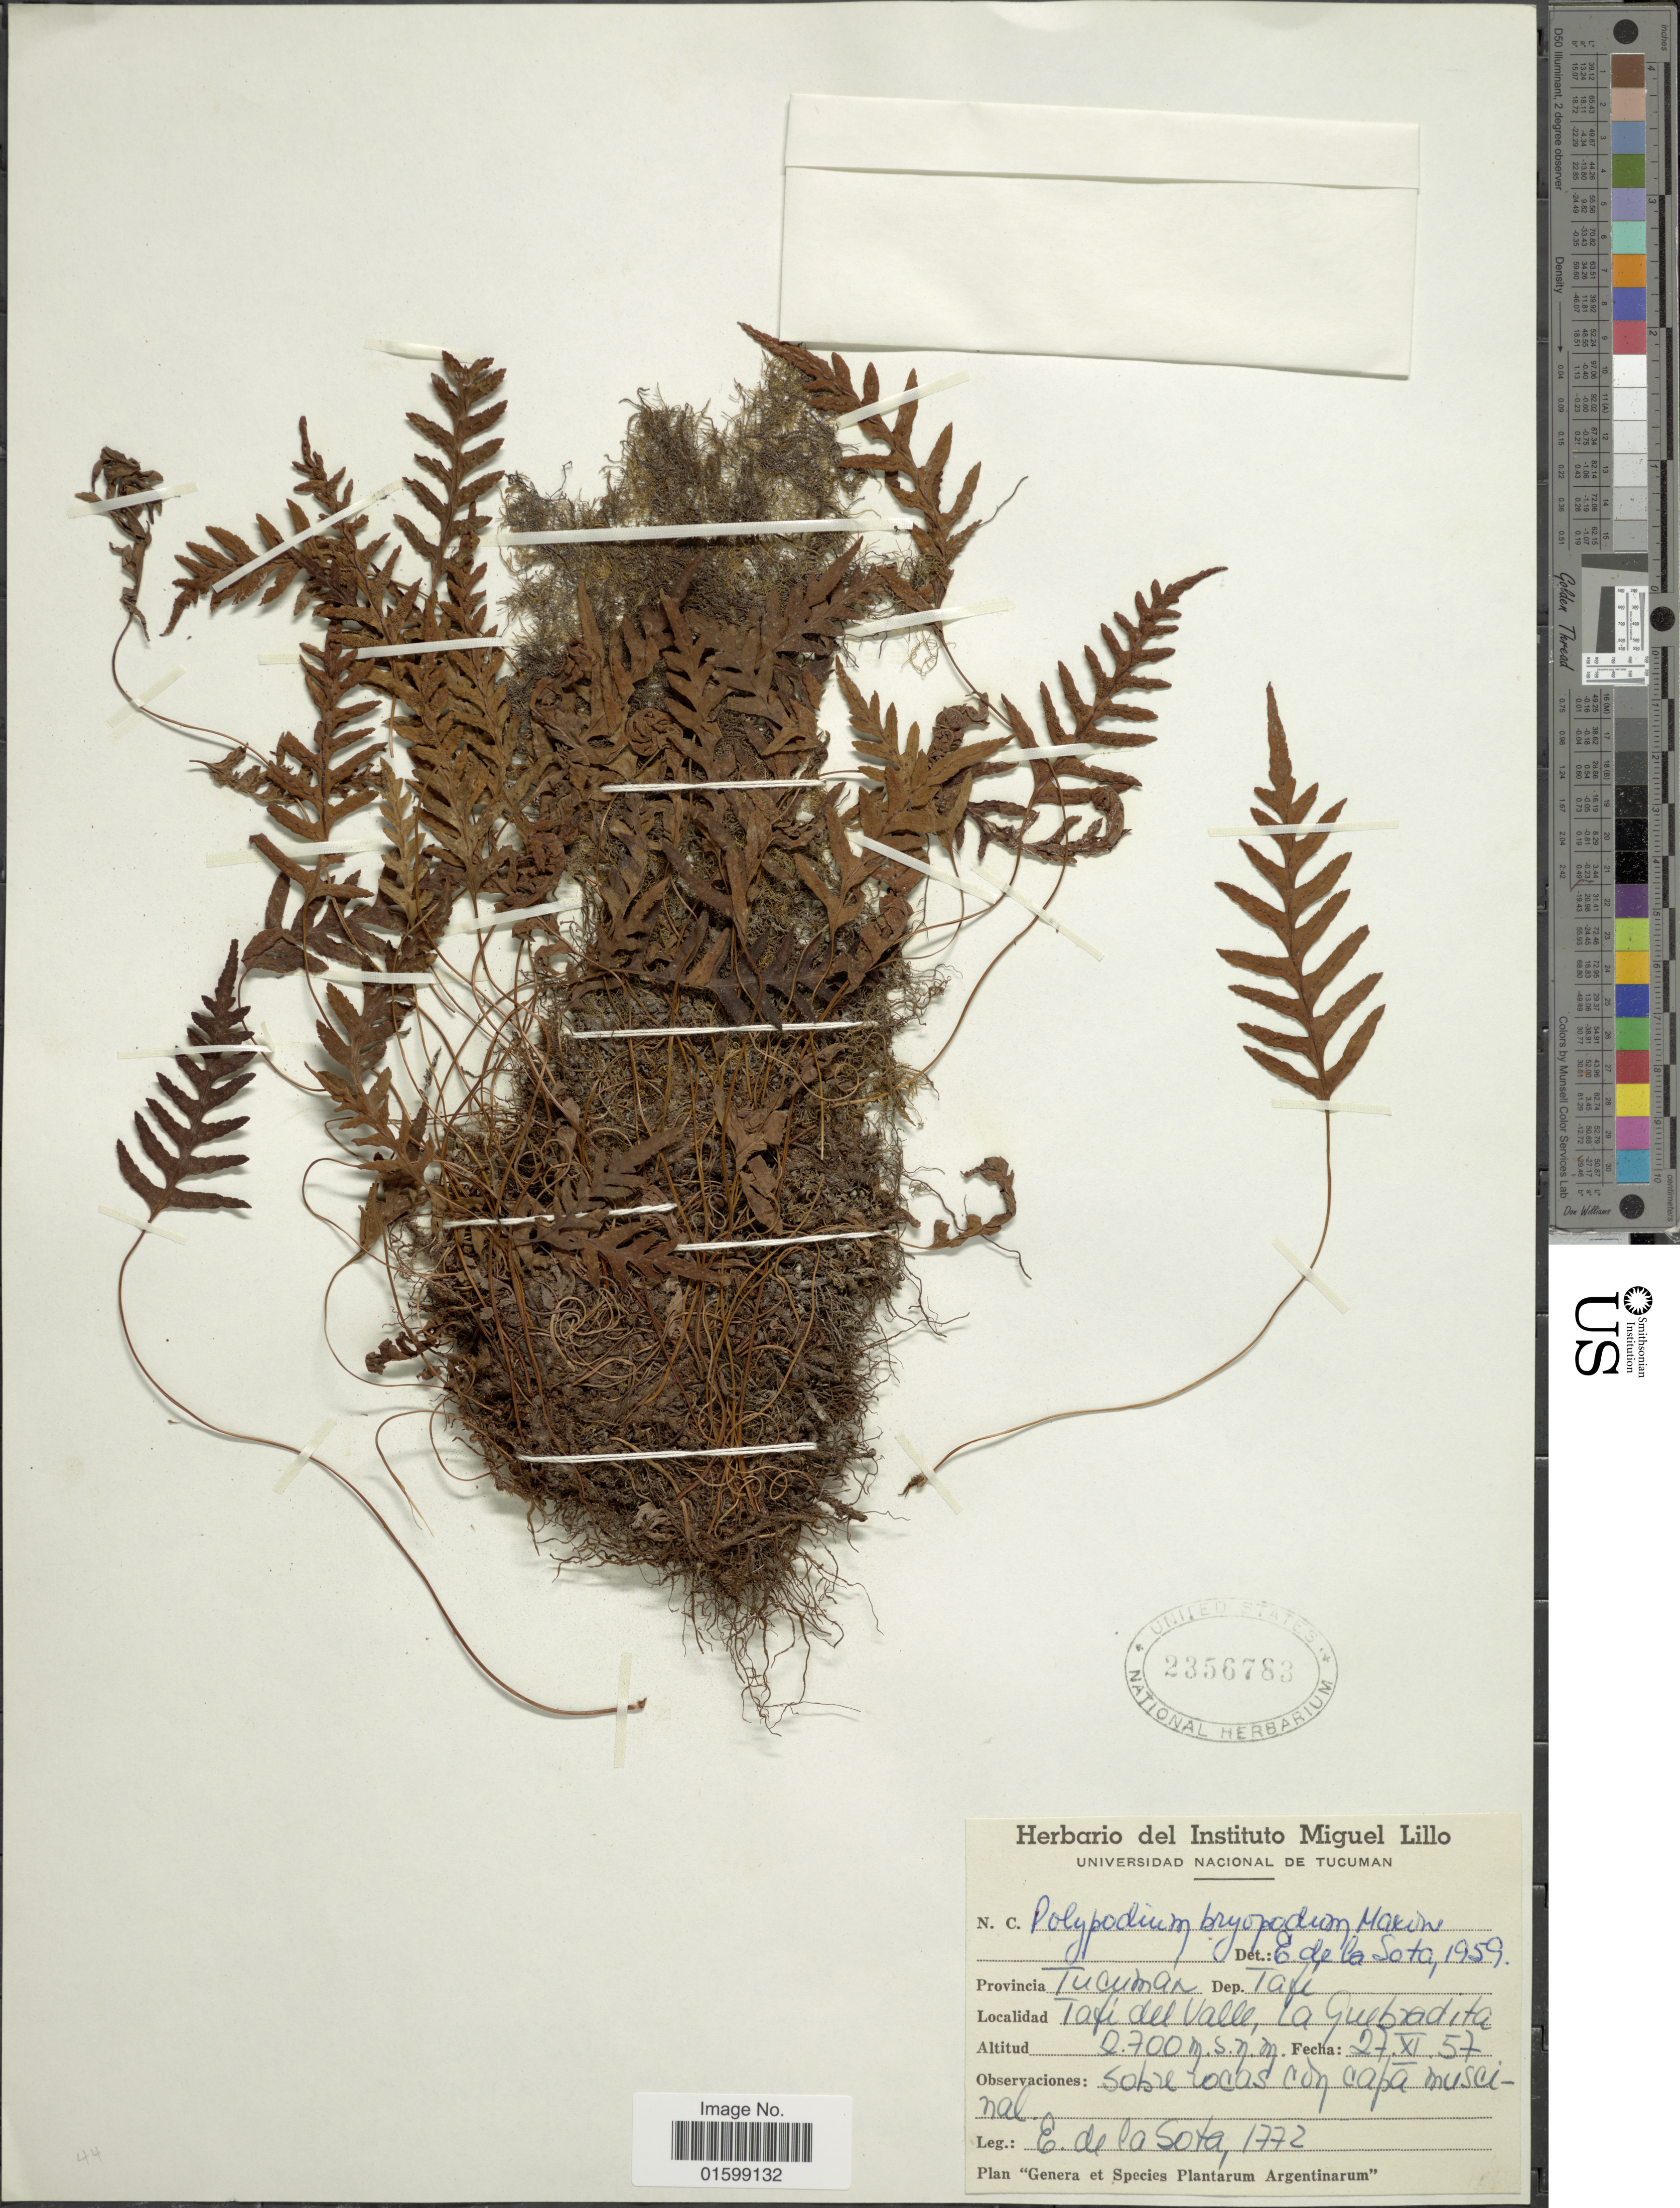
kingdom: Plantae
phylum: Tracheophyta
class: Polypodiopsida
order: Polypodiales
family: Polypodiaceae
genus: Pleopeltis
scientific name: Pleopeltis bryopoda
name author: (Maxon) de la Sota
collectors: E. R. de la Sota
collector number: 1772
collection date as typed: Transcribed d/m/y: 27/11/57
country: Argentina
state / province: Tucuman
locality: Tucuman, dep. Tafí, Tafi del valle, La Quebradita.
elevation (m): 2700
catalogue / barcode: US 2356783